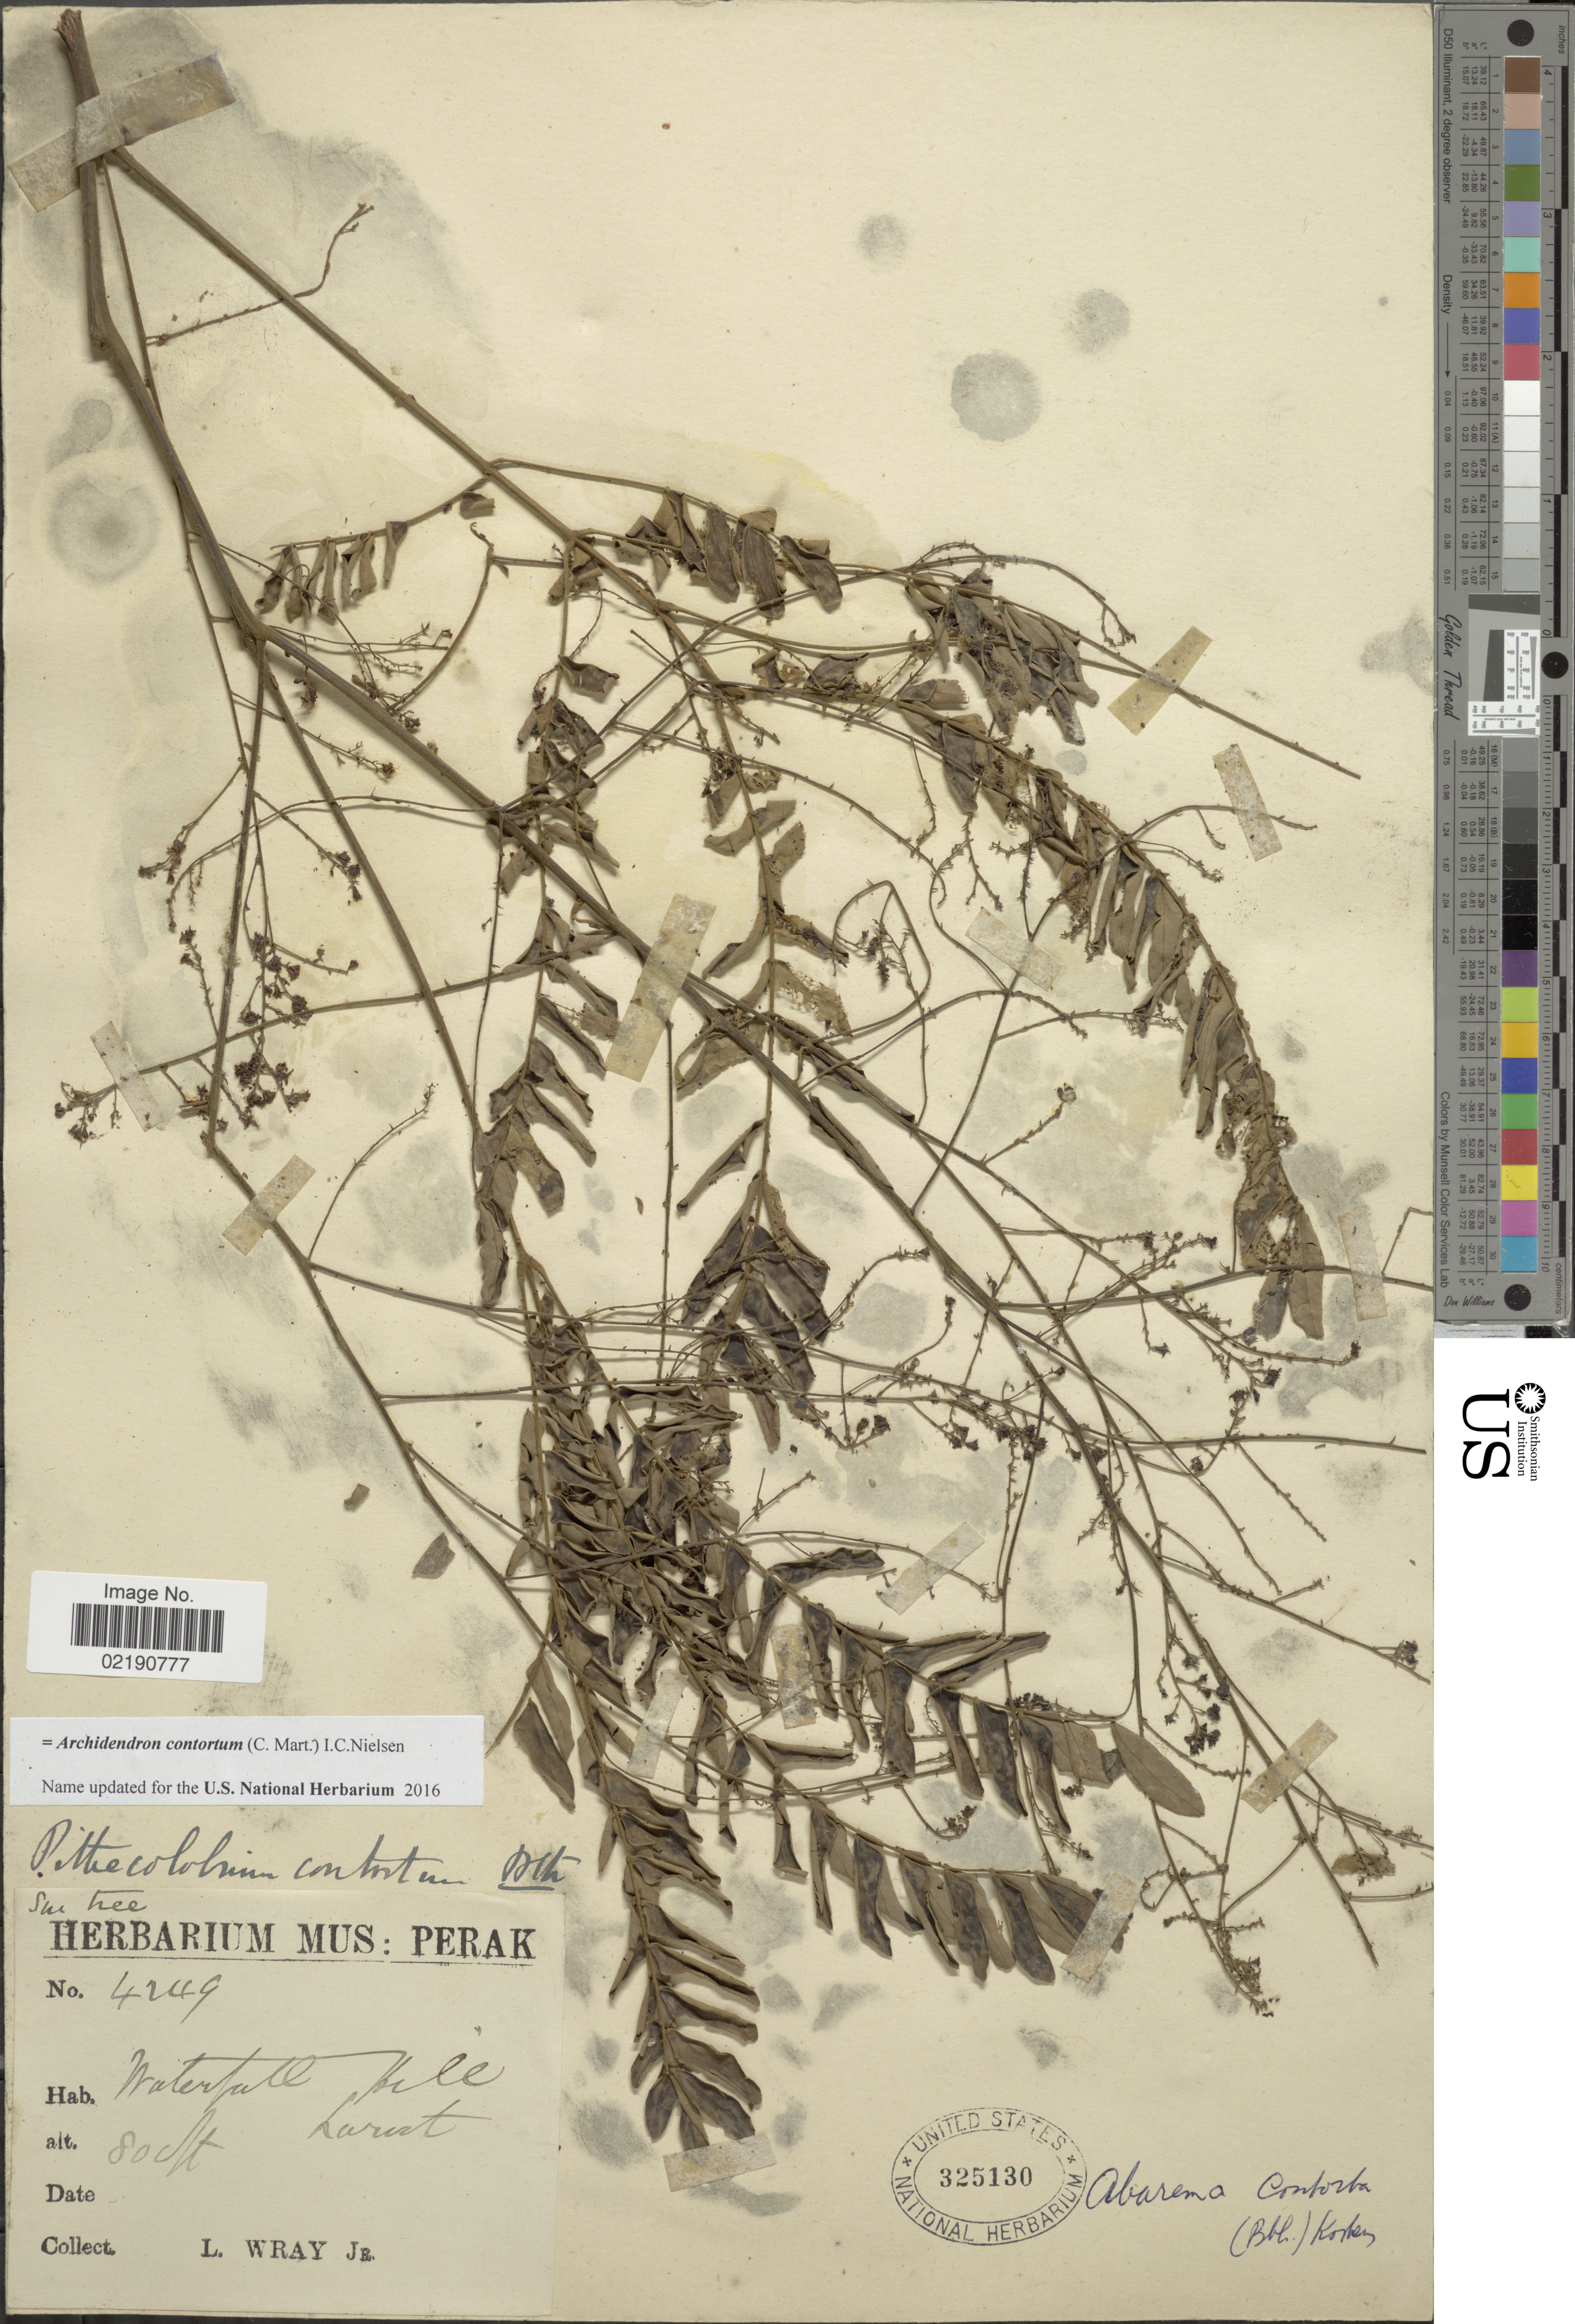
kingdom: Plantae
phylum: Tracheophyta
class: Magnoliopsida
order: Fabales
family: Fabaceae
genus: Archidendron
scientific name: Archidendron contortum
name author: (C. Mart.) I.C. Nielsen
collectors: L. Wray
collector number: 4249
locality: Waterfall hill, Larat [interpreted]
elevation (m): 244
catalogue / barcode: US 325130